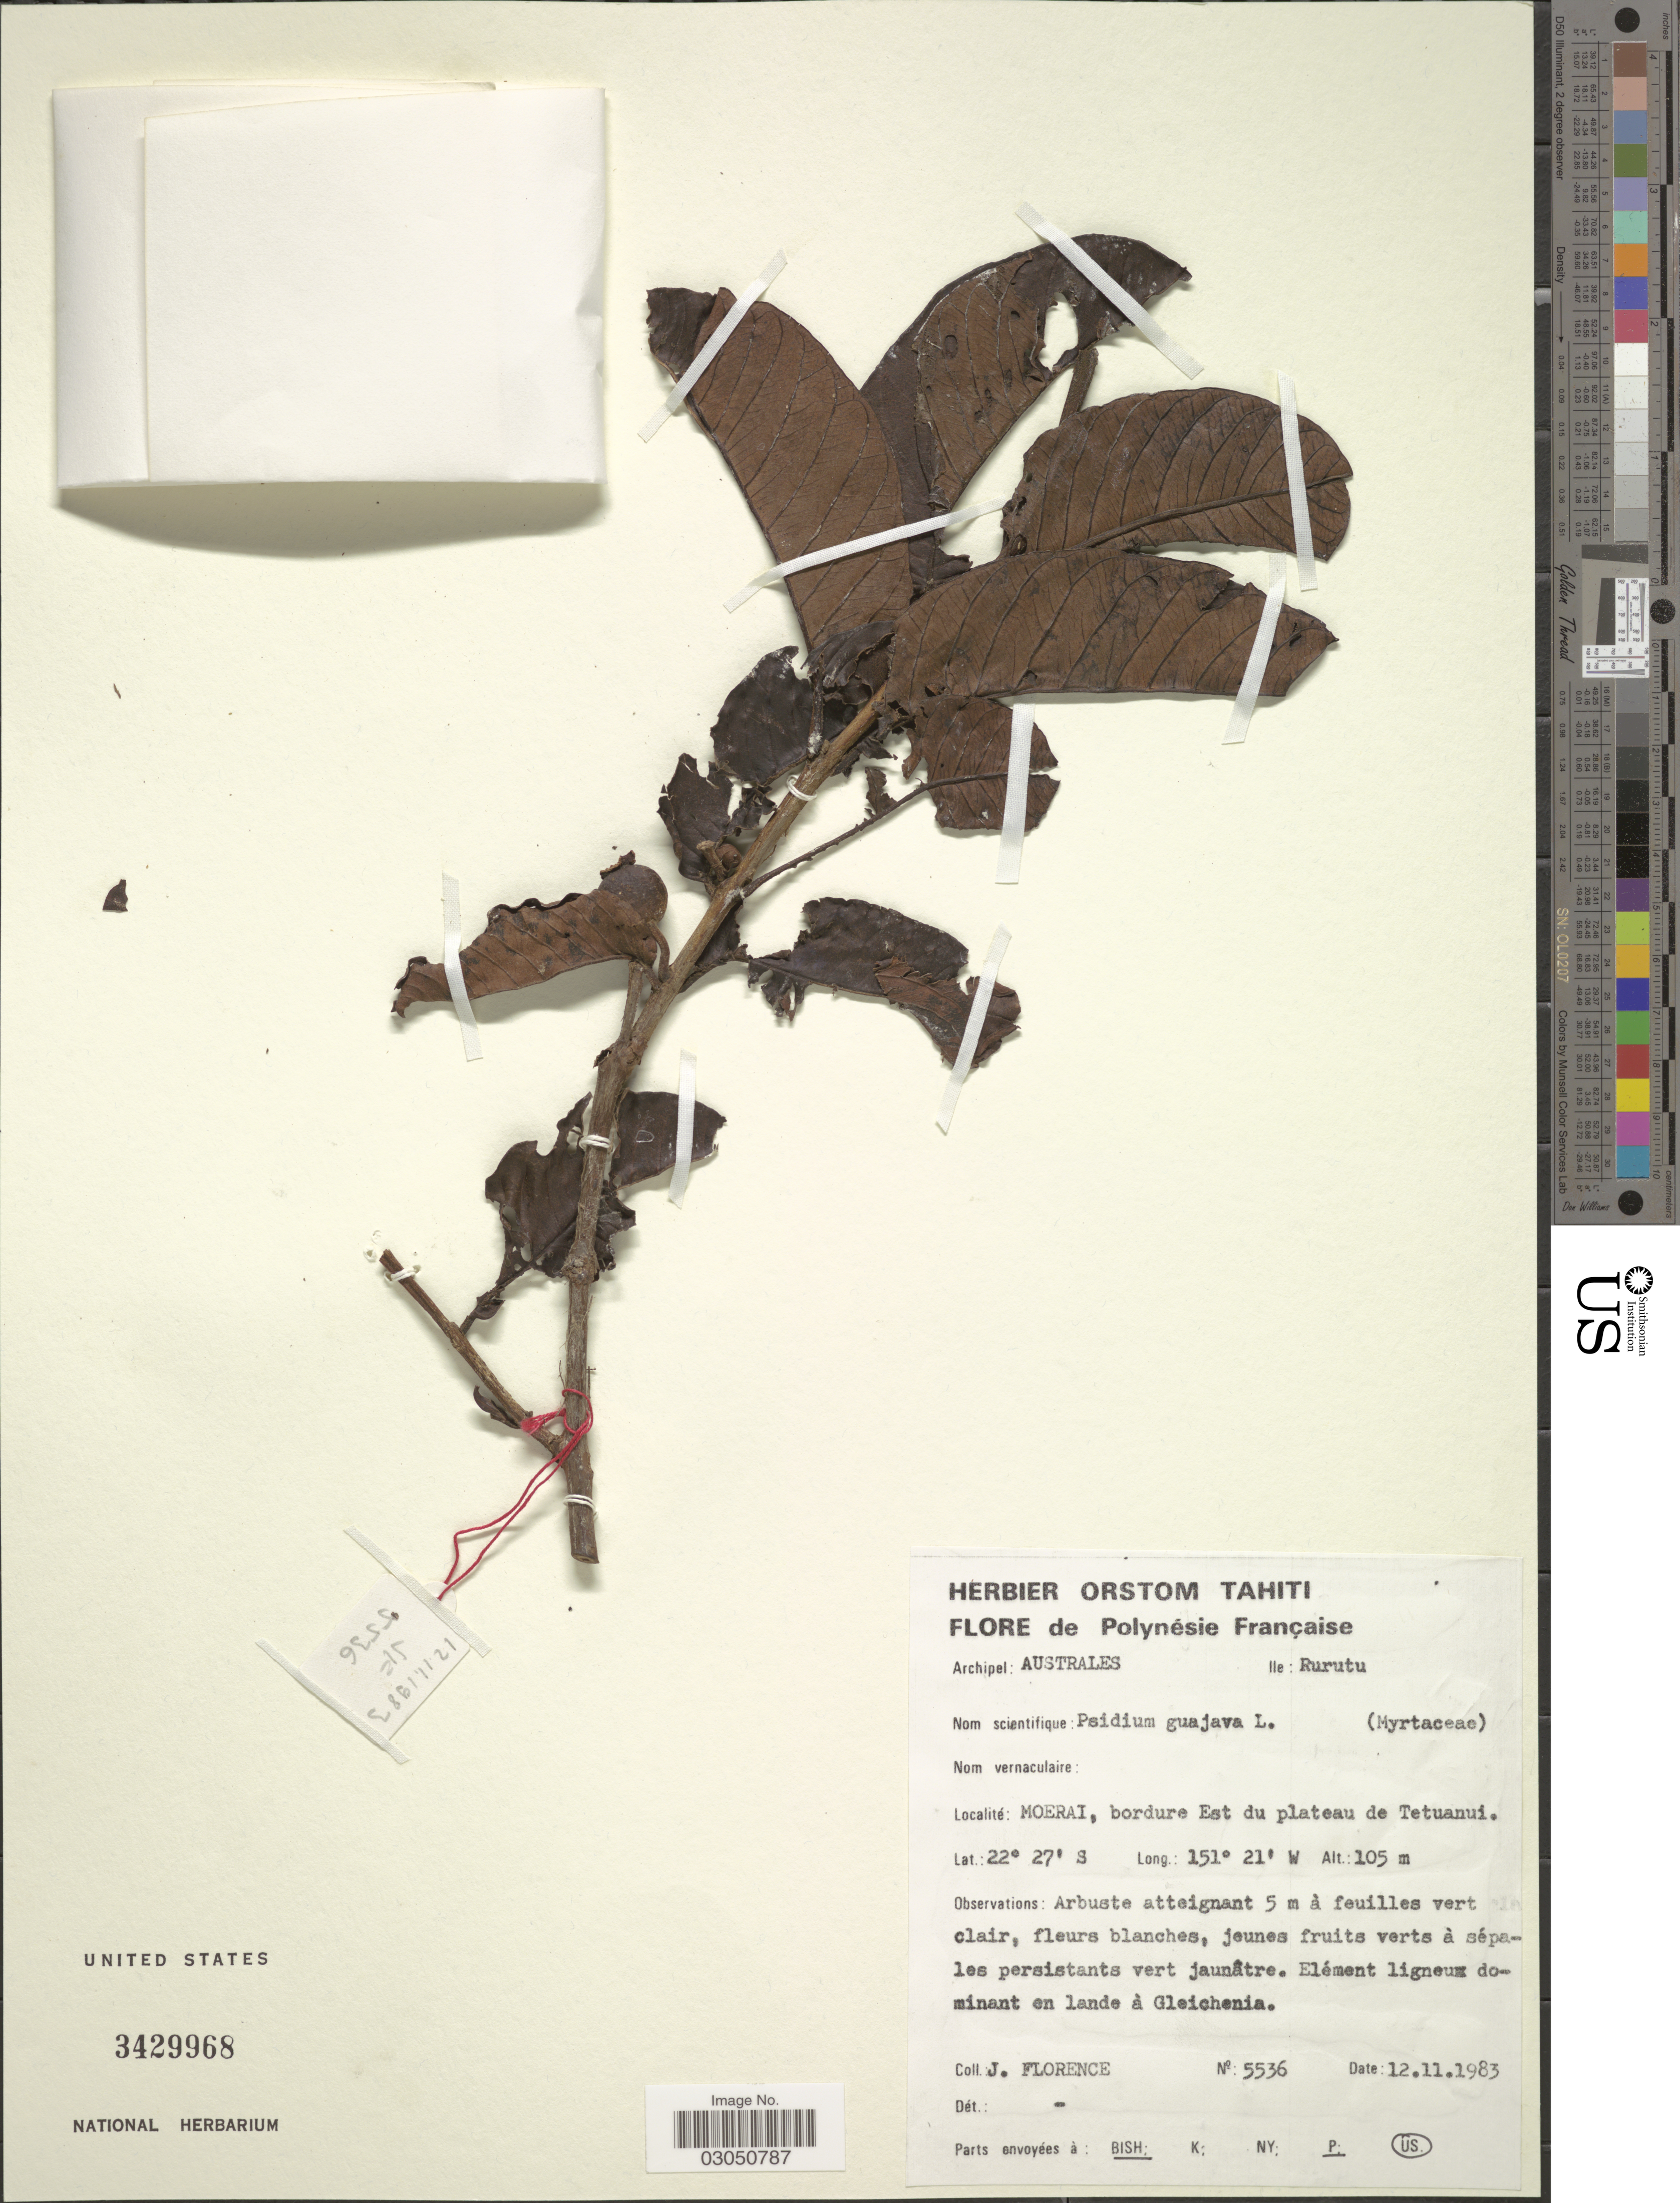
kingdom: Plantae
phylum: Tracheophyta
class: Magnoliopsida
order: Myrtales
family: Myrtaceae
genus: Psidium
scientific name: Psidium guajava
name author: L.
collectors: J. Florence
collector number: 5536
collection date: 1983-11-12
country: French Polynesia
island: Rurutu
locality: Archipel: Australes, Ile: Rurutu. Moerai, bordure Est du plateau de Tetuanui.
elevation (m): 105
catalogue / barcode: US 3429968